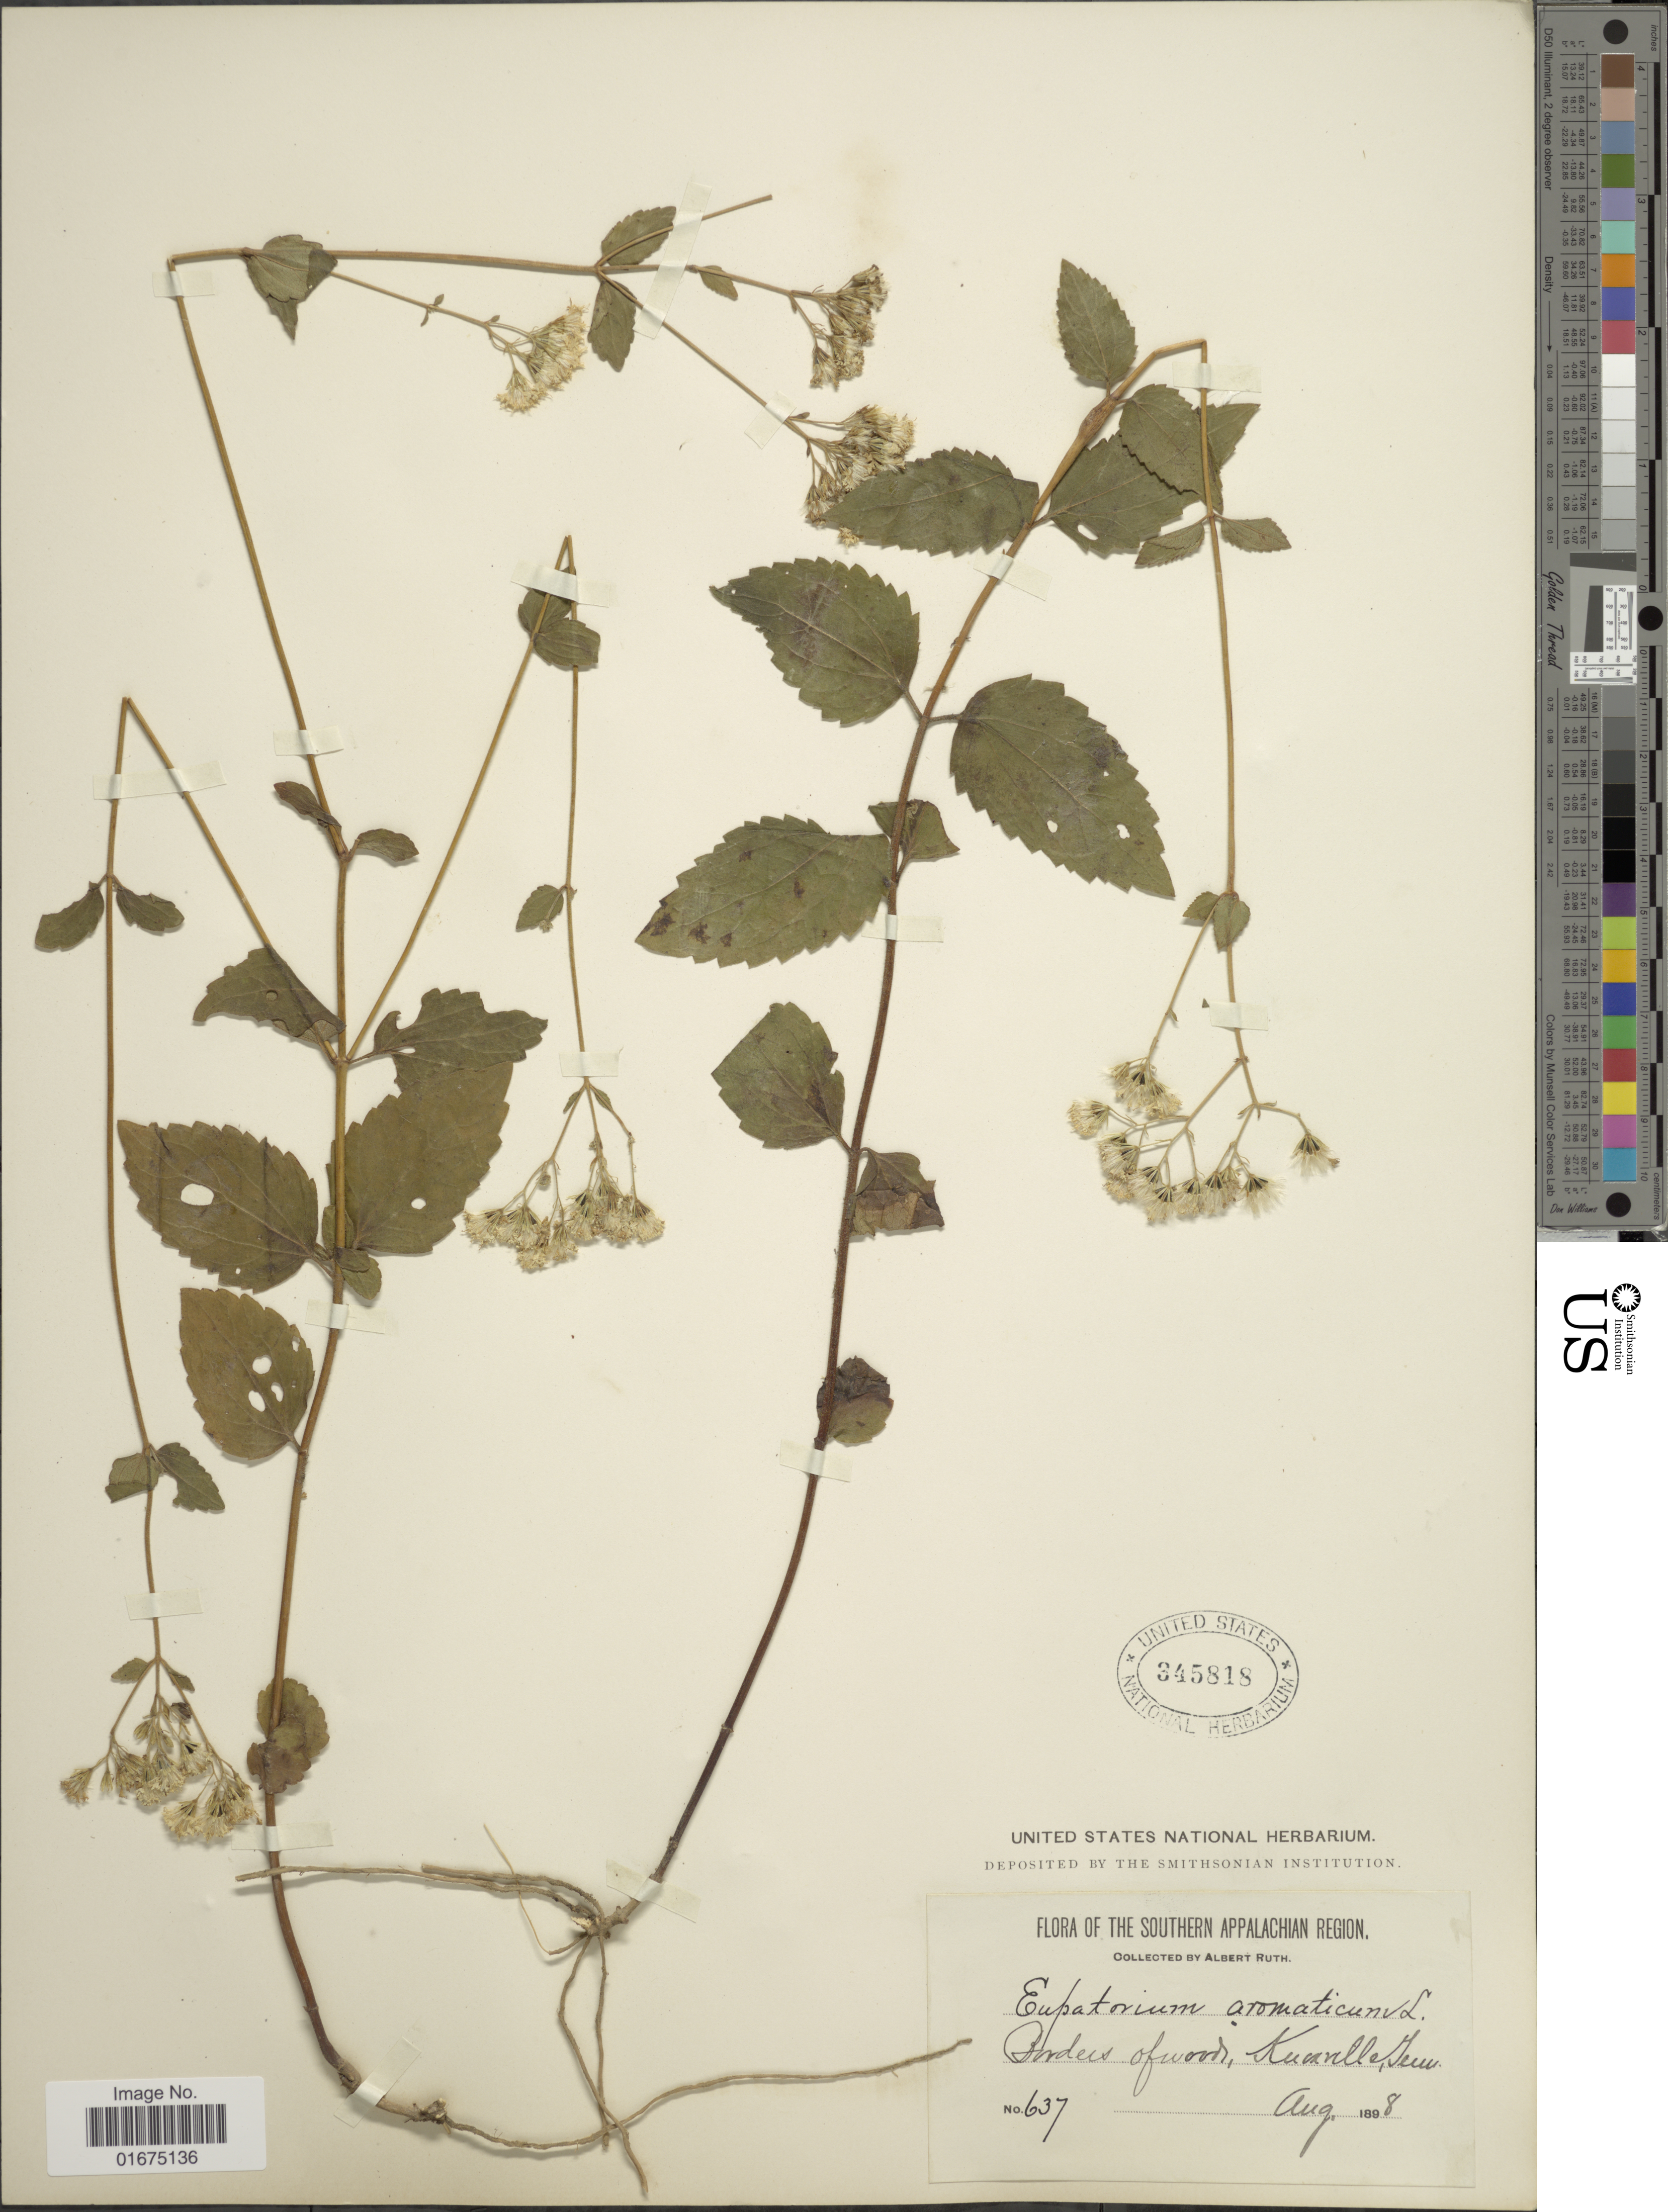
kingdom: Plantae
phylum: Tracheophyta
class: Magnoliopsida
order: Asterales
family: Asteraceae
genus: Ageratina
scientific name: Ageratina aromatica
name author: (L.) Spach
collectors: A. Ruth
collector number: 637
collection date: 1898-08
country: United States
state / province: Tennessee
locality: Southern Appalachian Region, Borders of woods, Knoxville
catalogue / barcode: US 345818